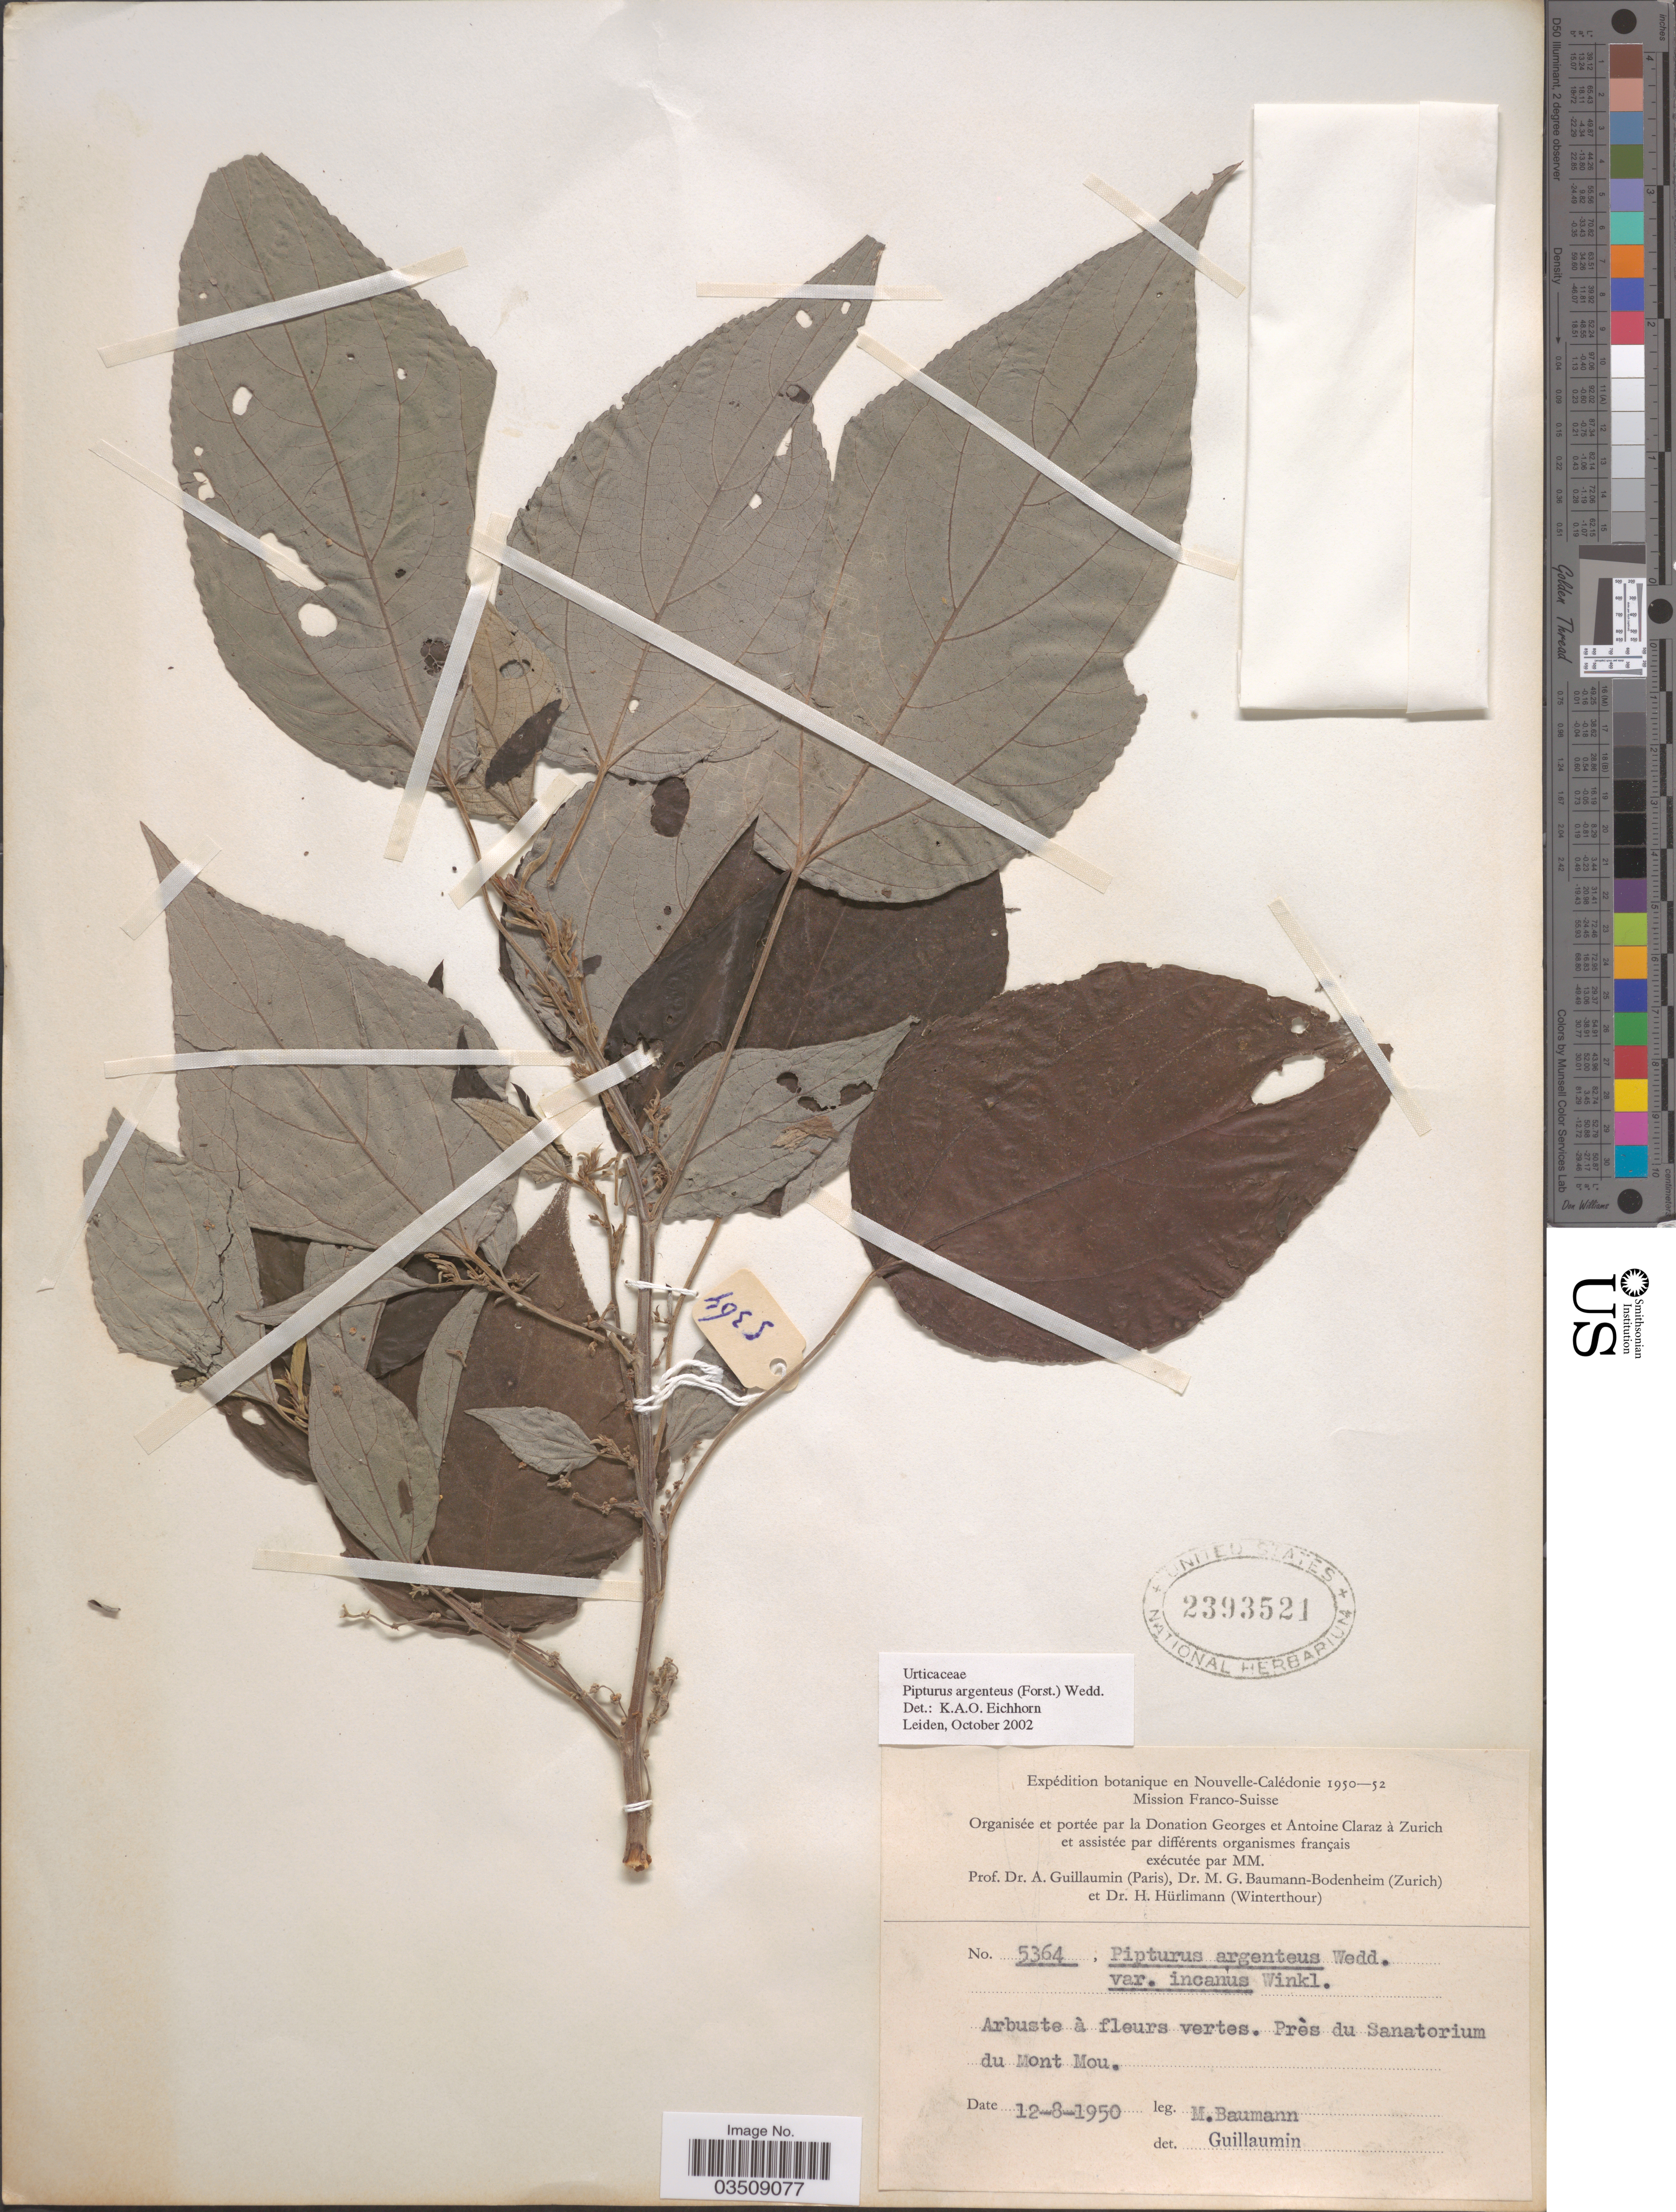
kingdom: Plantae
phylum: Tracheophyta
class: Magnoliopsida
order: Rosales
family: Urticaceae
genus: Pipturus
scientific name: Pipturus argenteus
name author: (G. Forst.) Wedd.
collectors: M. Baumann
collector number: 5364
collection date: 1950-08-12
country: New Caledonia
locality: Près du Sanatorium du Mont Mou.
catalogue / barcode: US 2393521